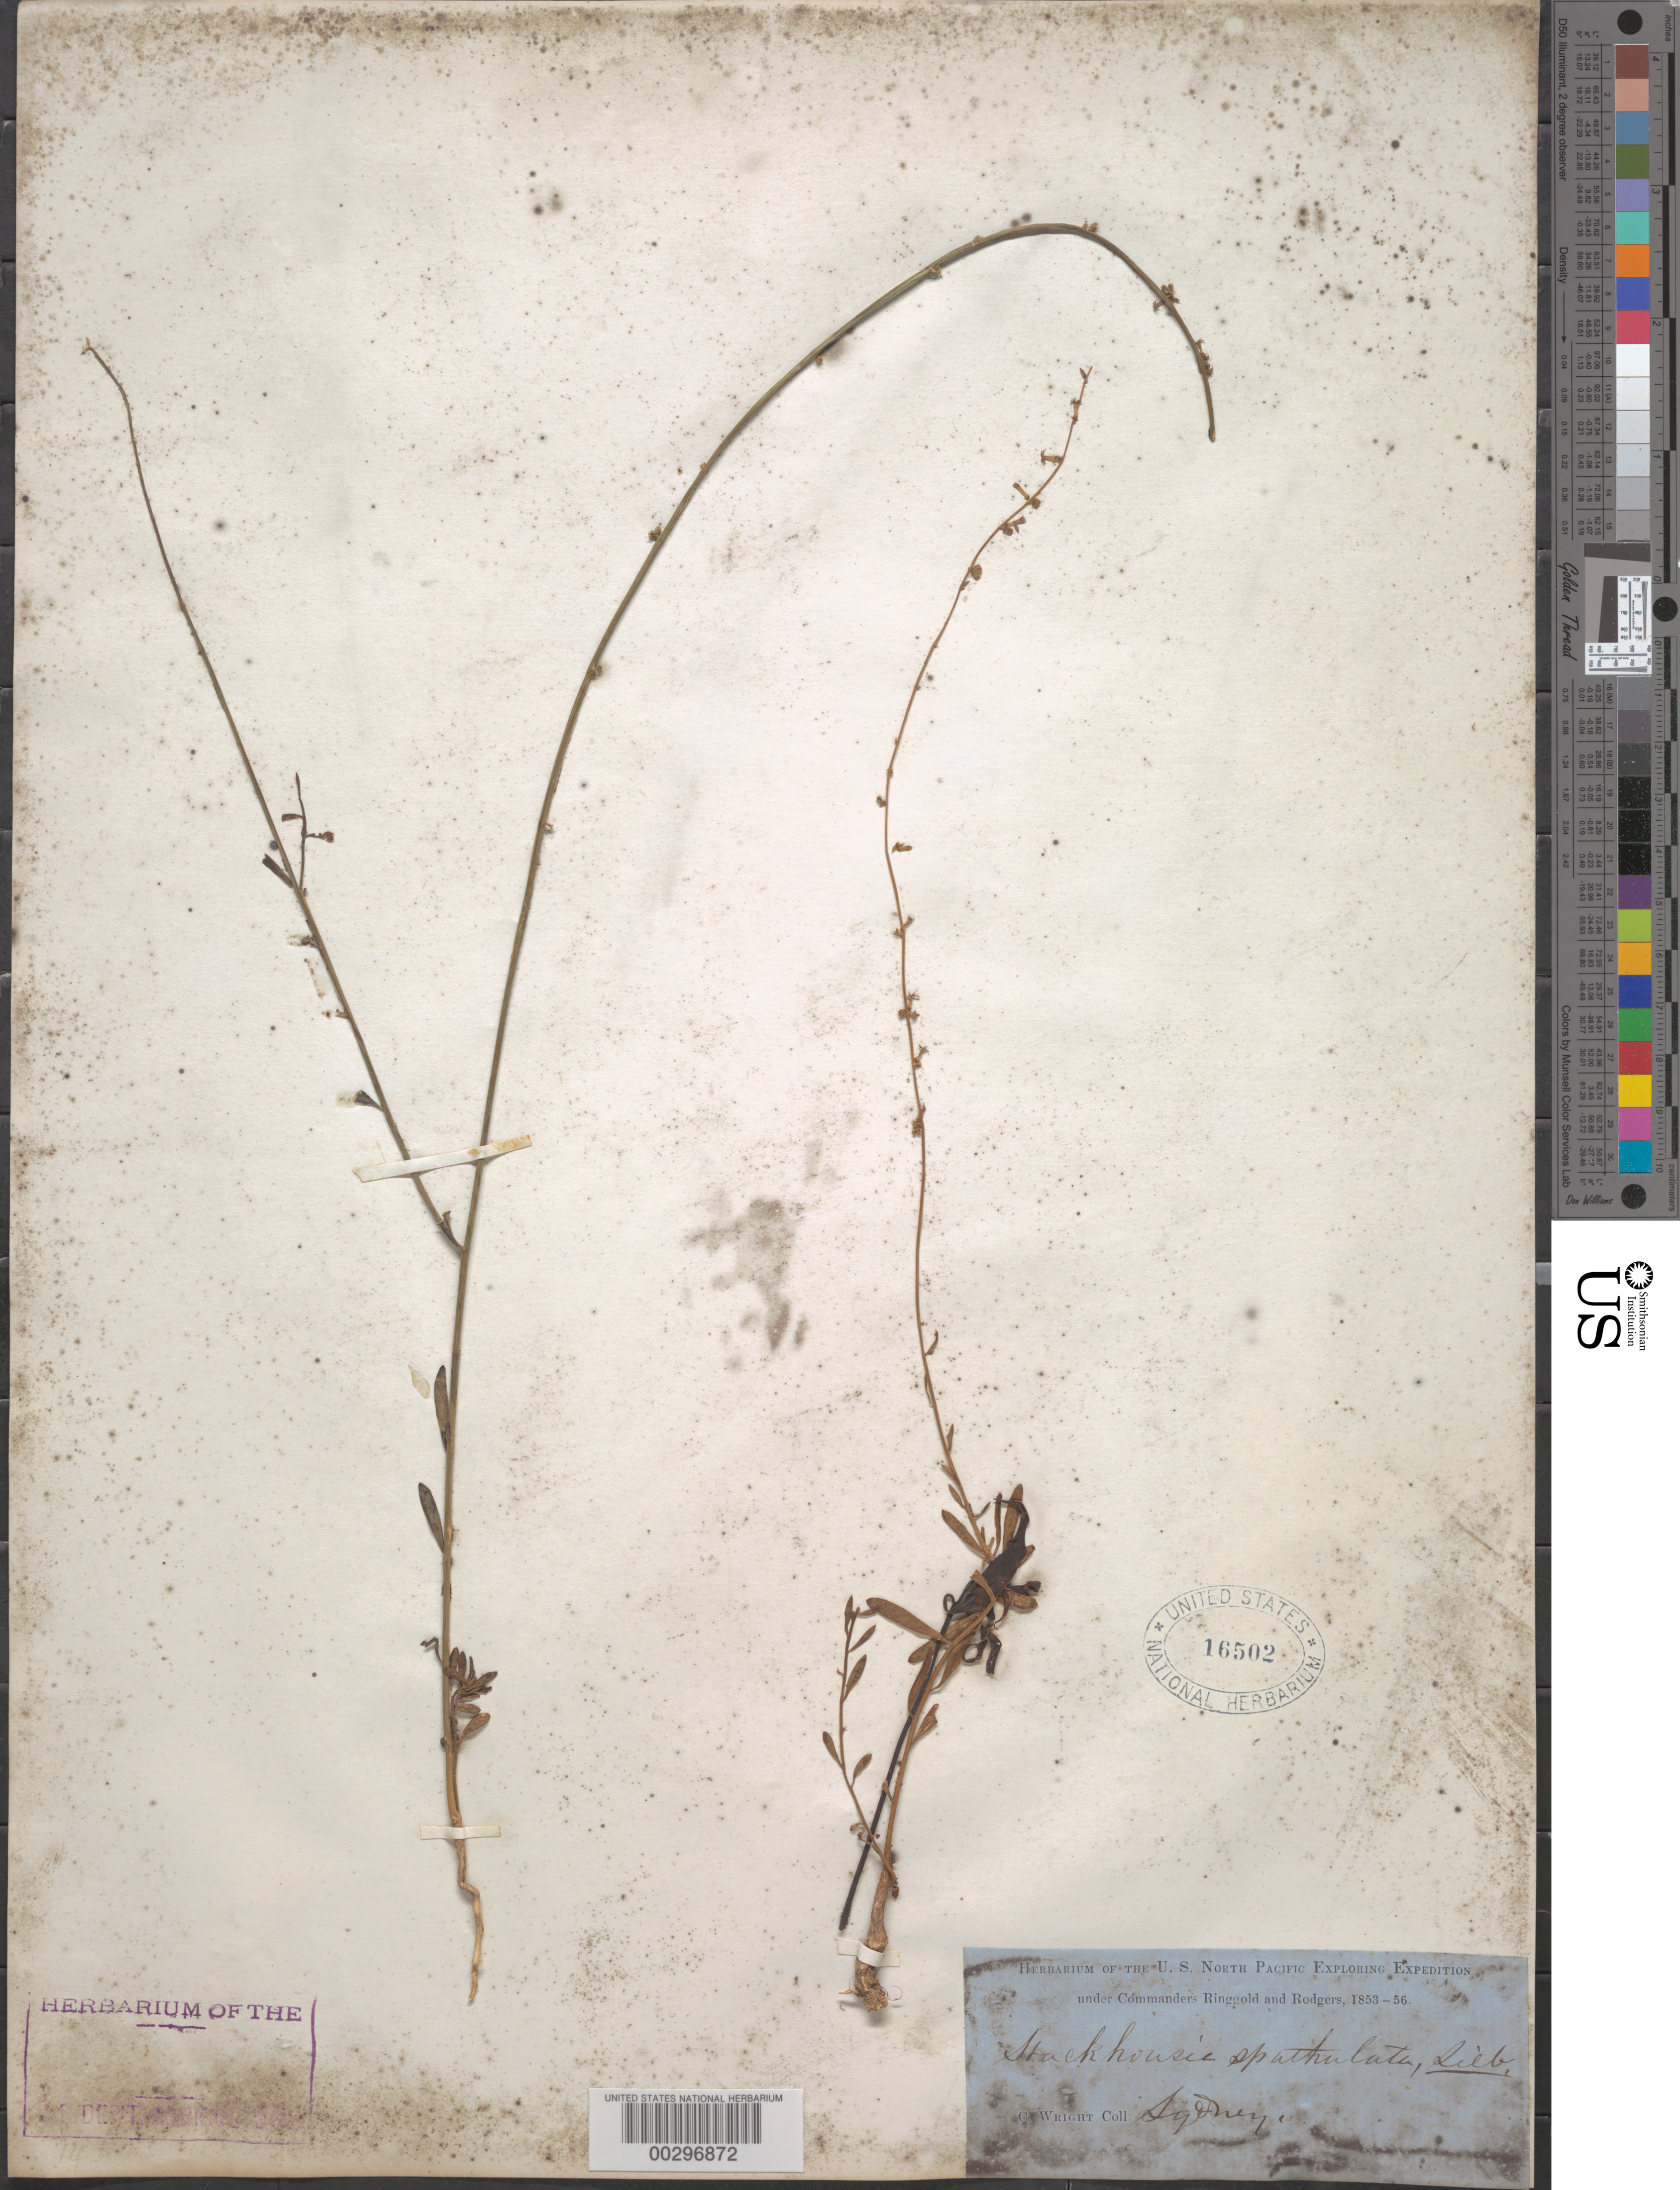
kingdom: Plantae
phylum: Tracheophyta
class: Magnoliopsida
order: Celastrales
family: Celastraceae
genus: Stackhousia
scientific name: Stackhousia spathulata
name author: Lieb.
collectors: C. Wright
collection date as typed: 1853 to -- --- 1856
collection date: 1853/1856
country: Australia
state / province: New South Wales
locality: Sydney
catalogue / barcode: US 16502